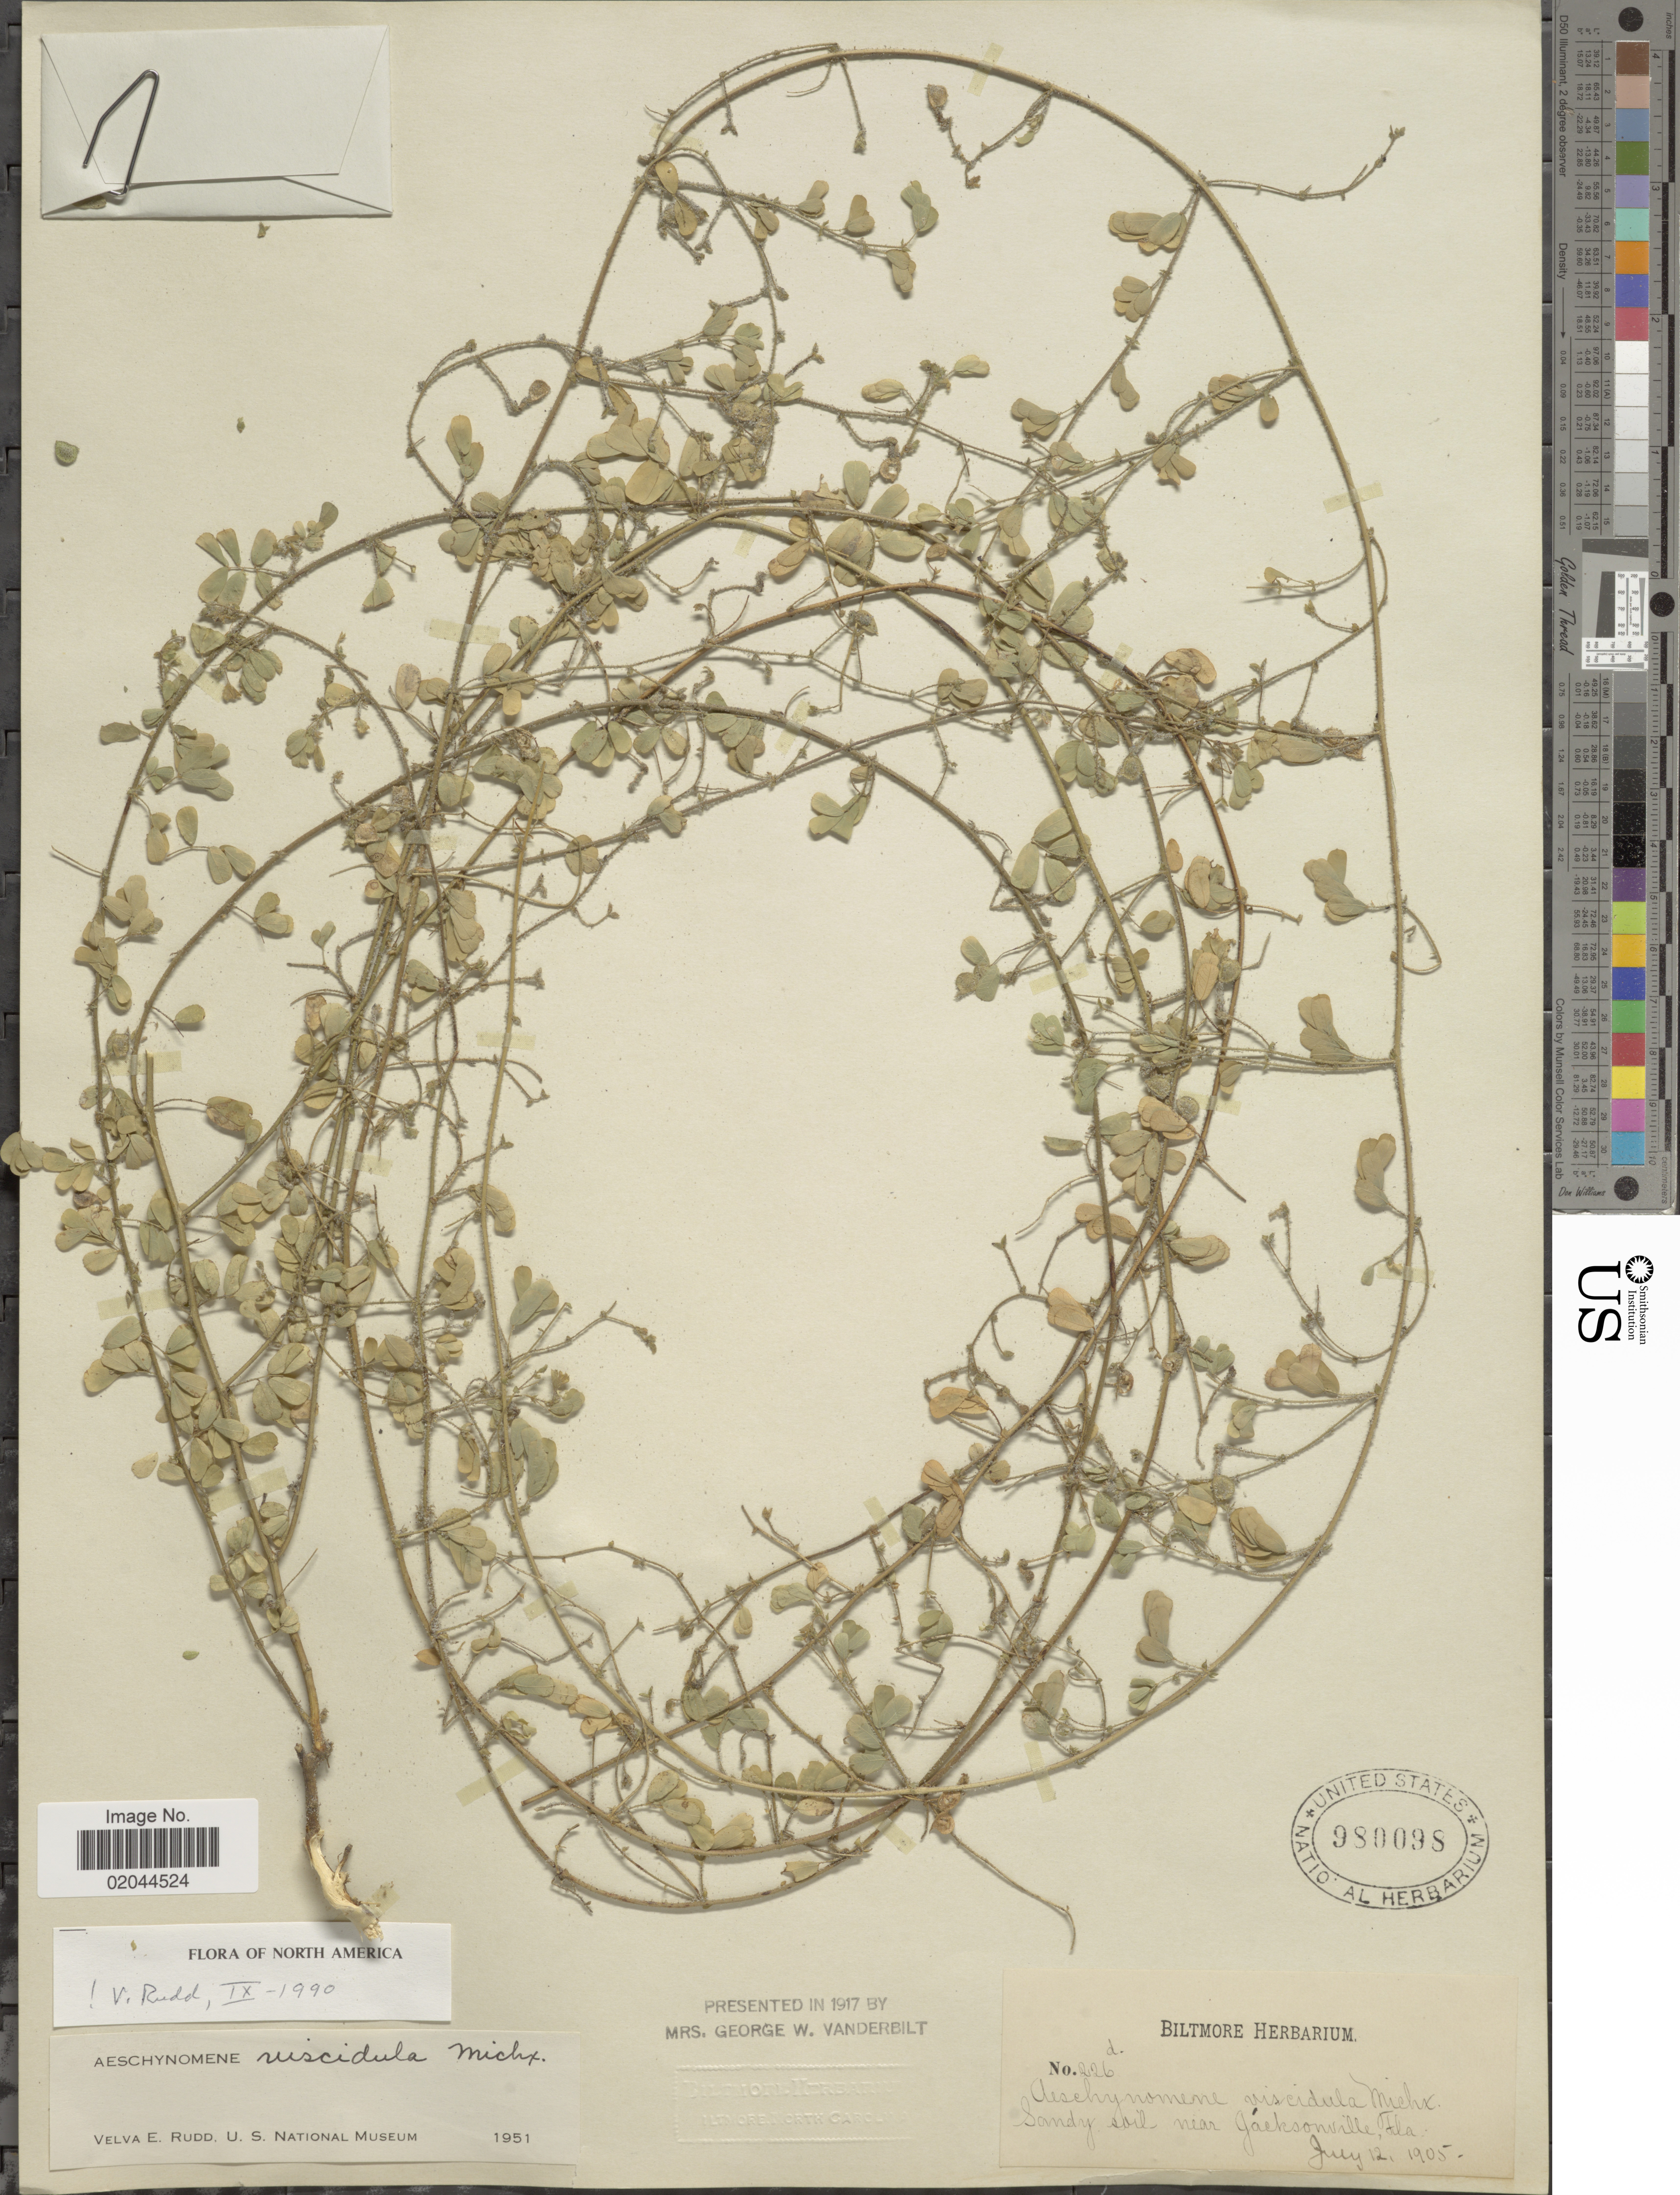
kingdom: Plantae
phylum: Tracheophyta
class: Magnoliopsida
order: Fabales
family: Fabaceae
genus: Aeschynomene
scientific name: Aeschynomene viscidula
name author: Michx.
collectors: ex herb. Biltmore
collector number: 226d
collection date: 1905-07-12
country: United States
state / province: Florida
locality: Near Jacksonville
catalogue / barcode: US 980098